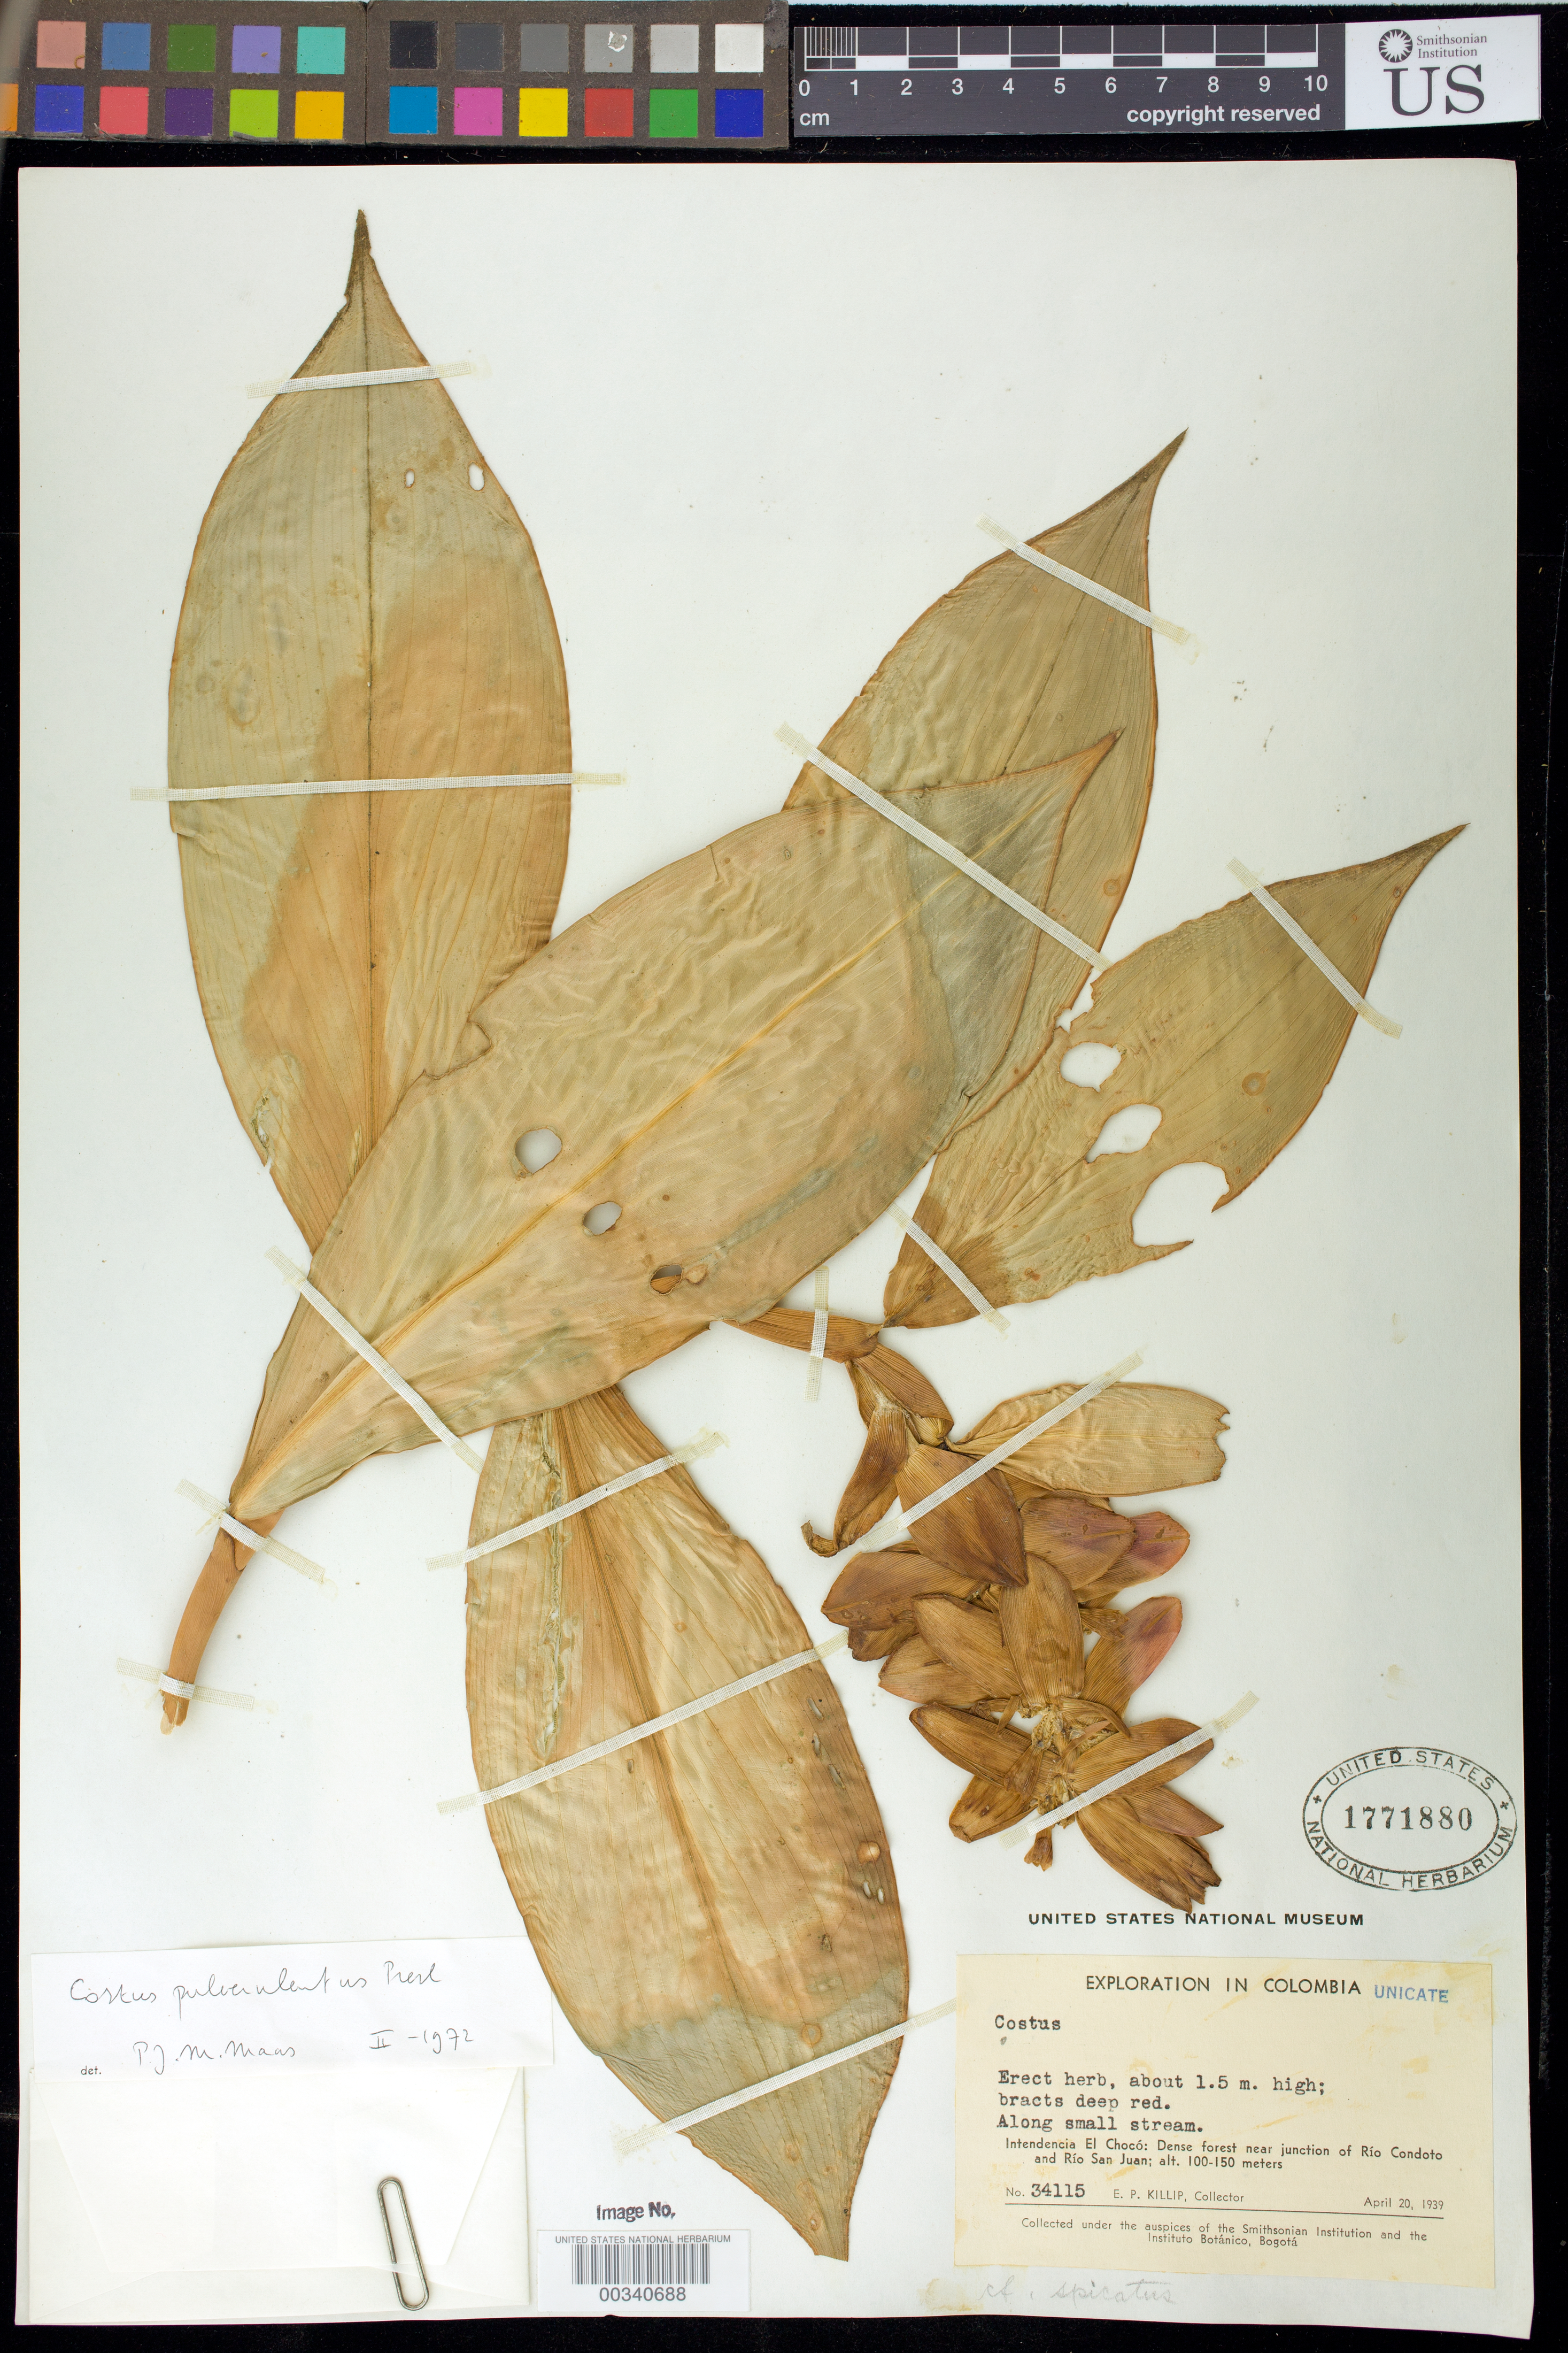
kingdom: Plantae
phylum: Tracheophyta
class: Liliopsida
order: Zingiberales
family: Costaceae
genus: Costus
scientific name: Costus pulverulentus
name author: C. Presl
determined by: Maas, Paul J. M.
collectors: E. P. Killip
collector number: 34115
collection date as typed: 20 Apr 1939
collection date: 1939-04-20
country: Colombia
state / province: Chocó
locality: Dense forest near junction of Rio Condoto and Rio San Juan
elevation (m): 100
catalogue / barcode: US 1771880